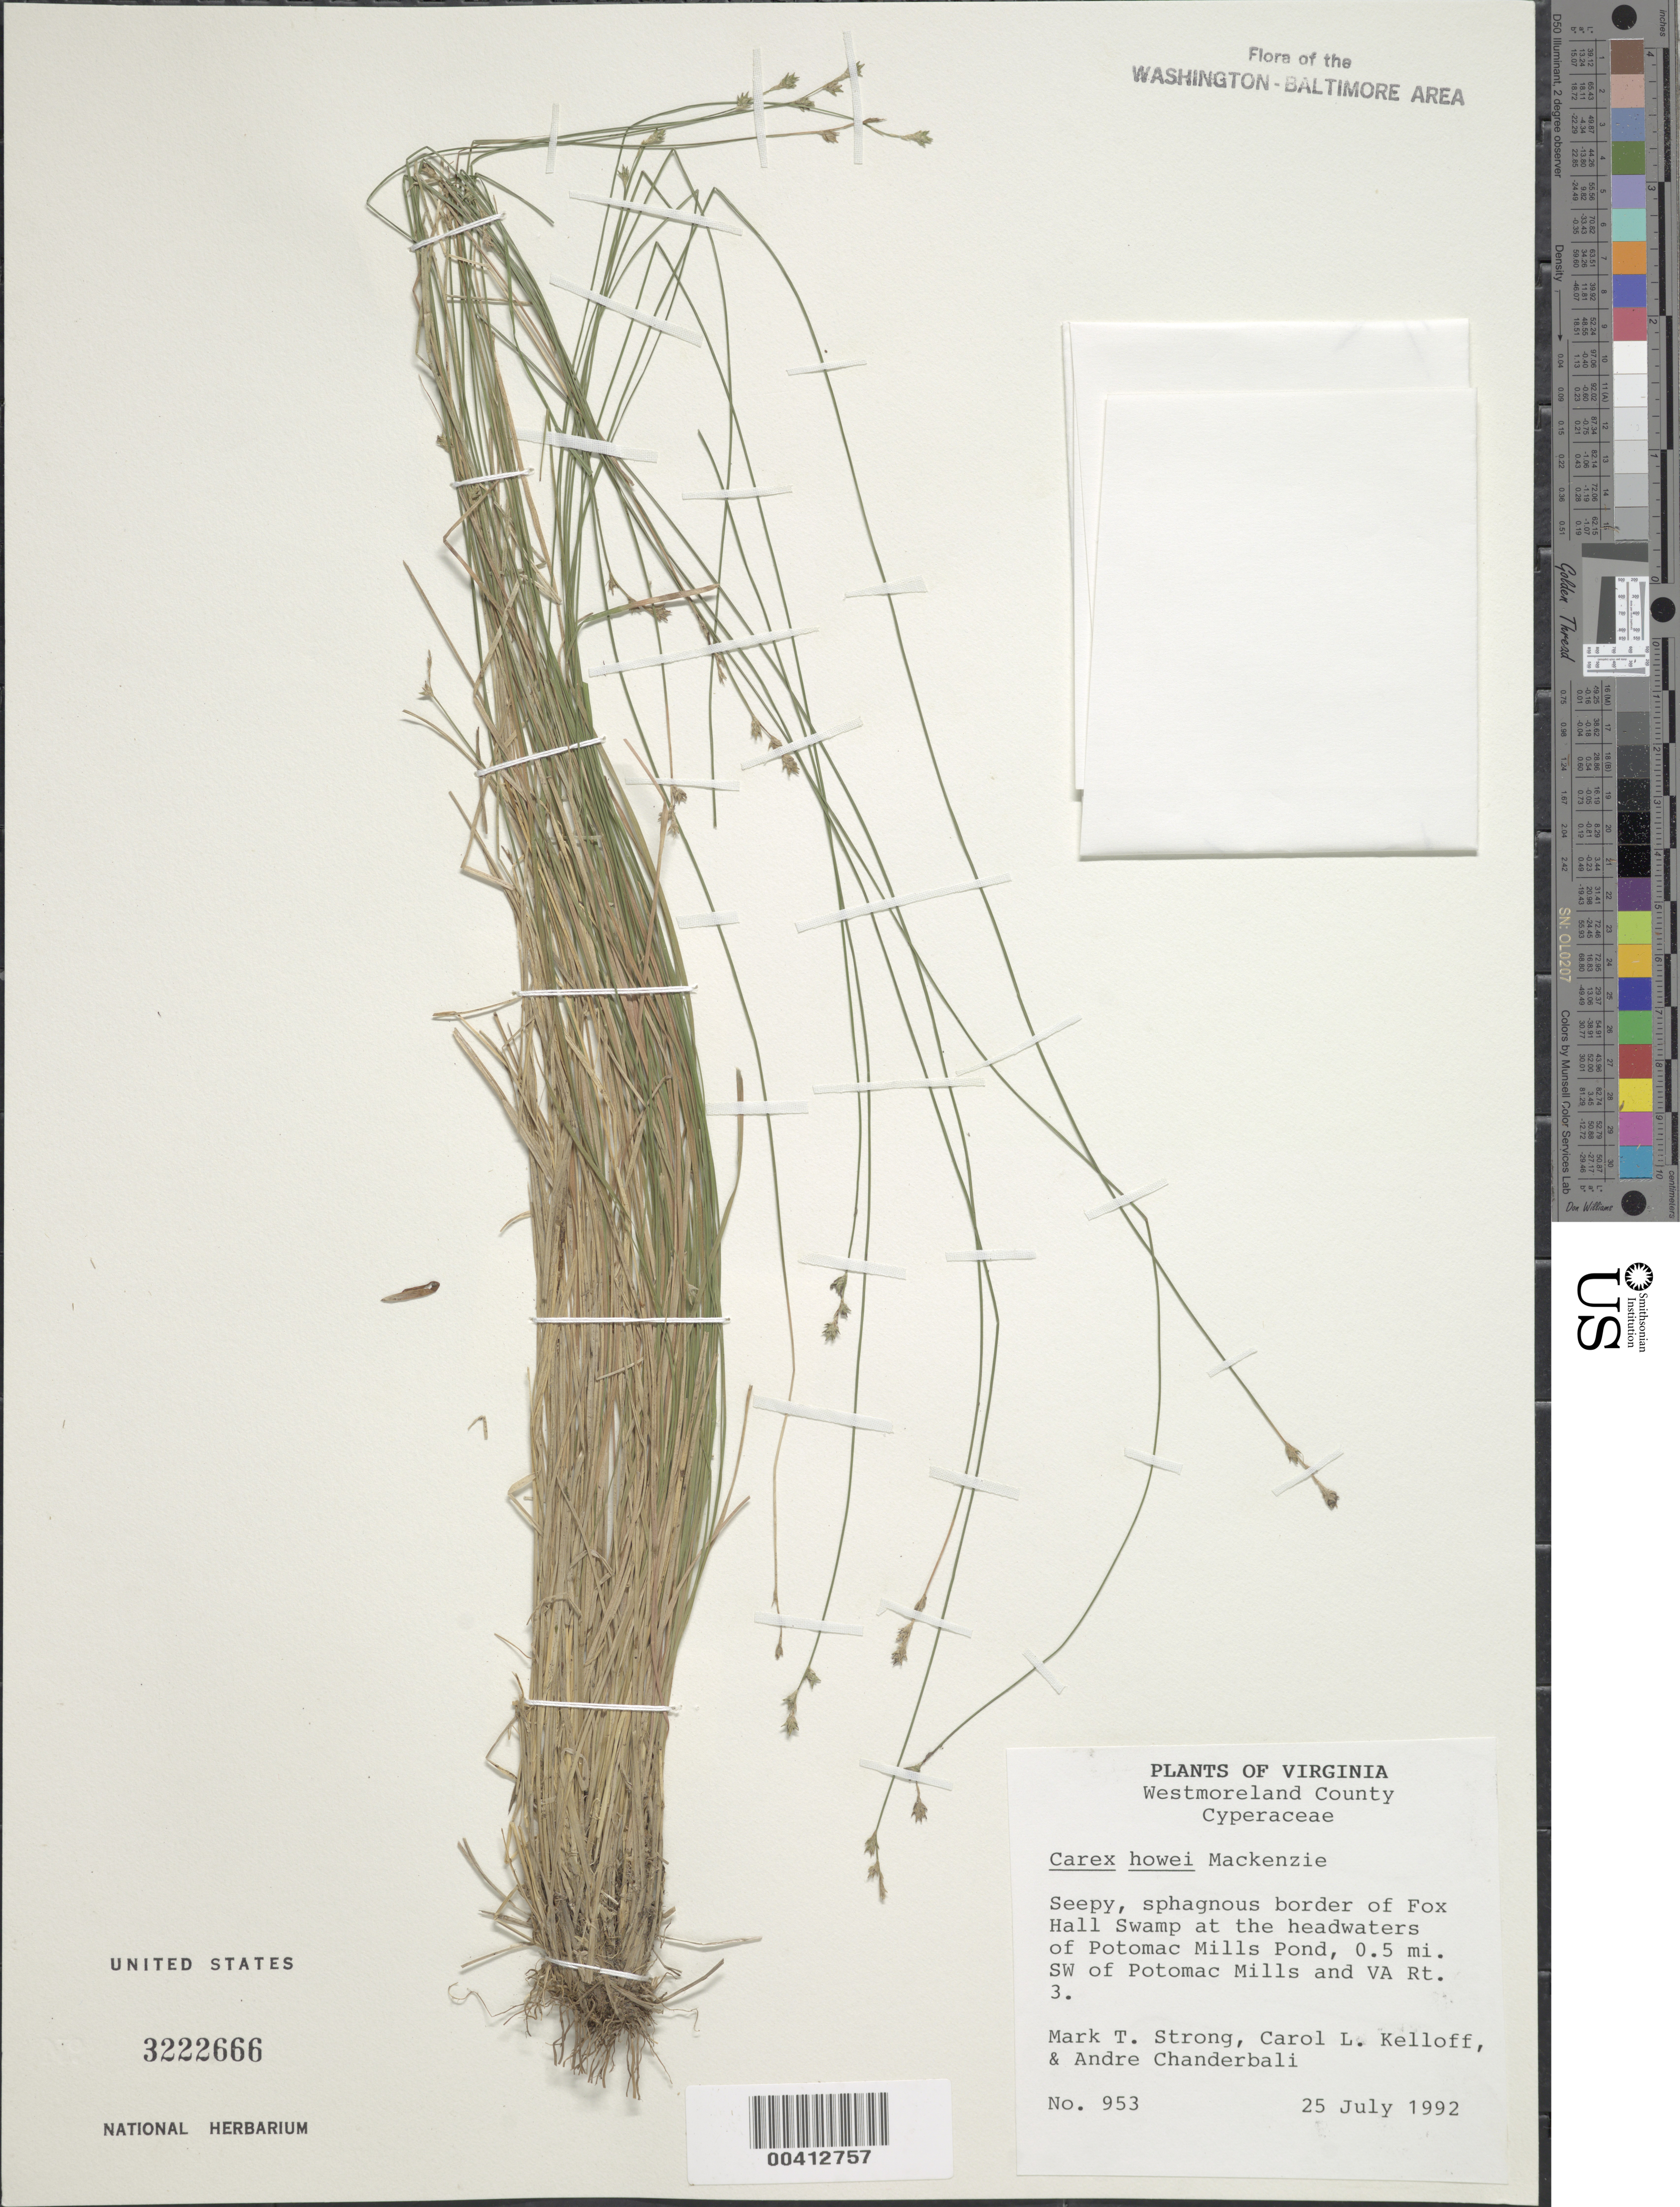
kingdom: Plantae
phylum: Tracheophyta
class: Liliopsida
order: Poales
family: Cyperaceae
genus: Carex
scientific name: Carex howei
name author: Mack.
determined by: Strong, Mark T., (BOT), Smithsonian Institution - National Museum of Natural History (UNITED STATES)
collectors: M. T. Strong, C. L. Kelloff & A. S. Chanderbali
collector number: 953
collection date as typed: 25 Jul 1992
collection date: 1992-07-25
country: United States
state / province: Virginia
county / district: Westmoreland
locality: SW of Potomac Mills and Rt. 3, border of Fox Hall Swamp at headwaters of Potomac Mills Pond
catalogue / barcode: US 3222666